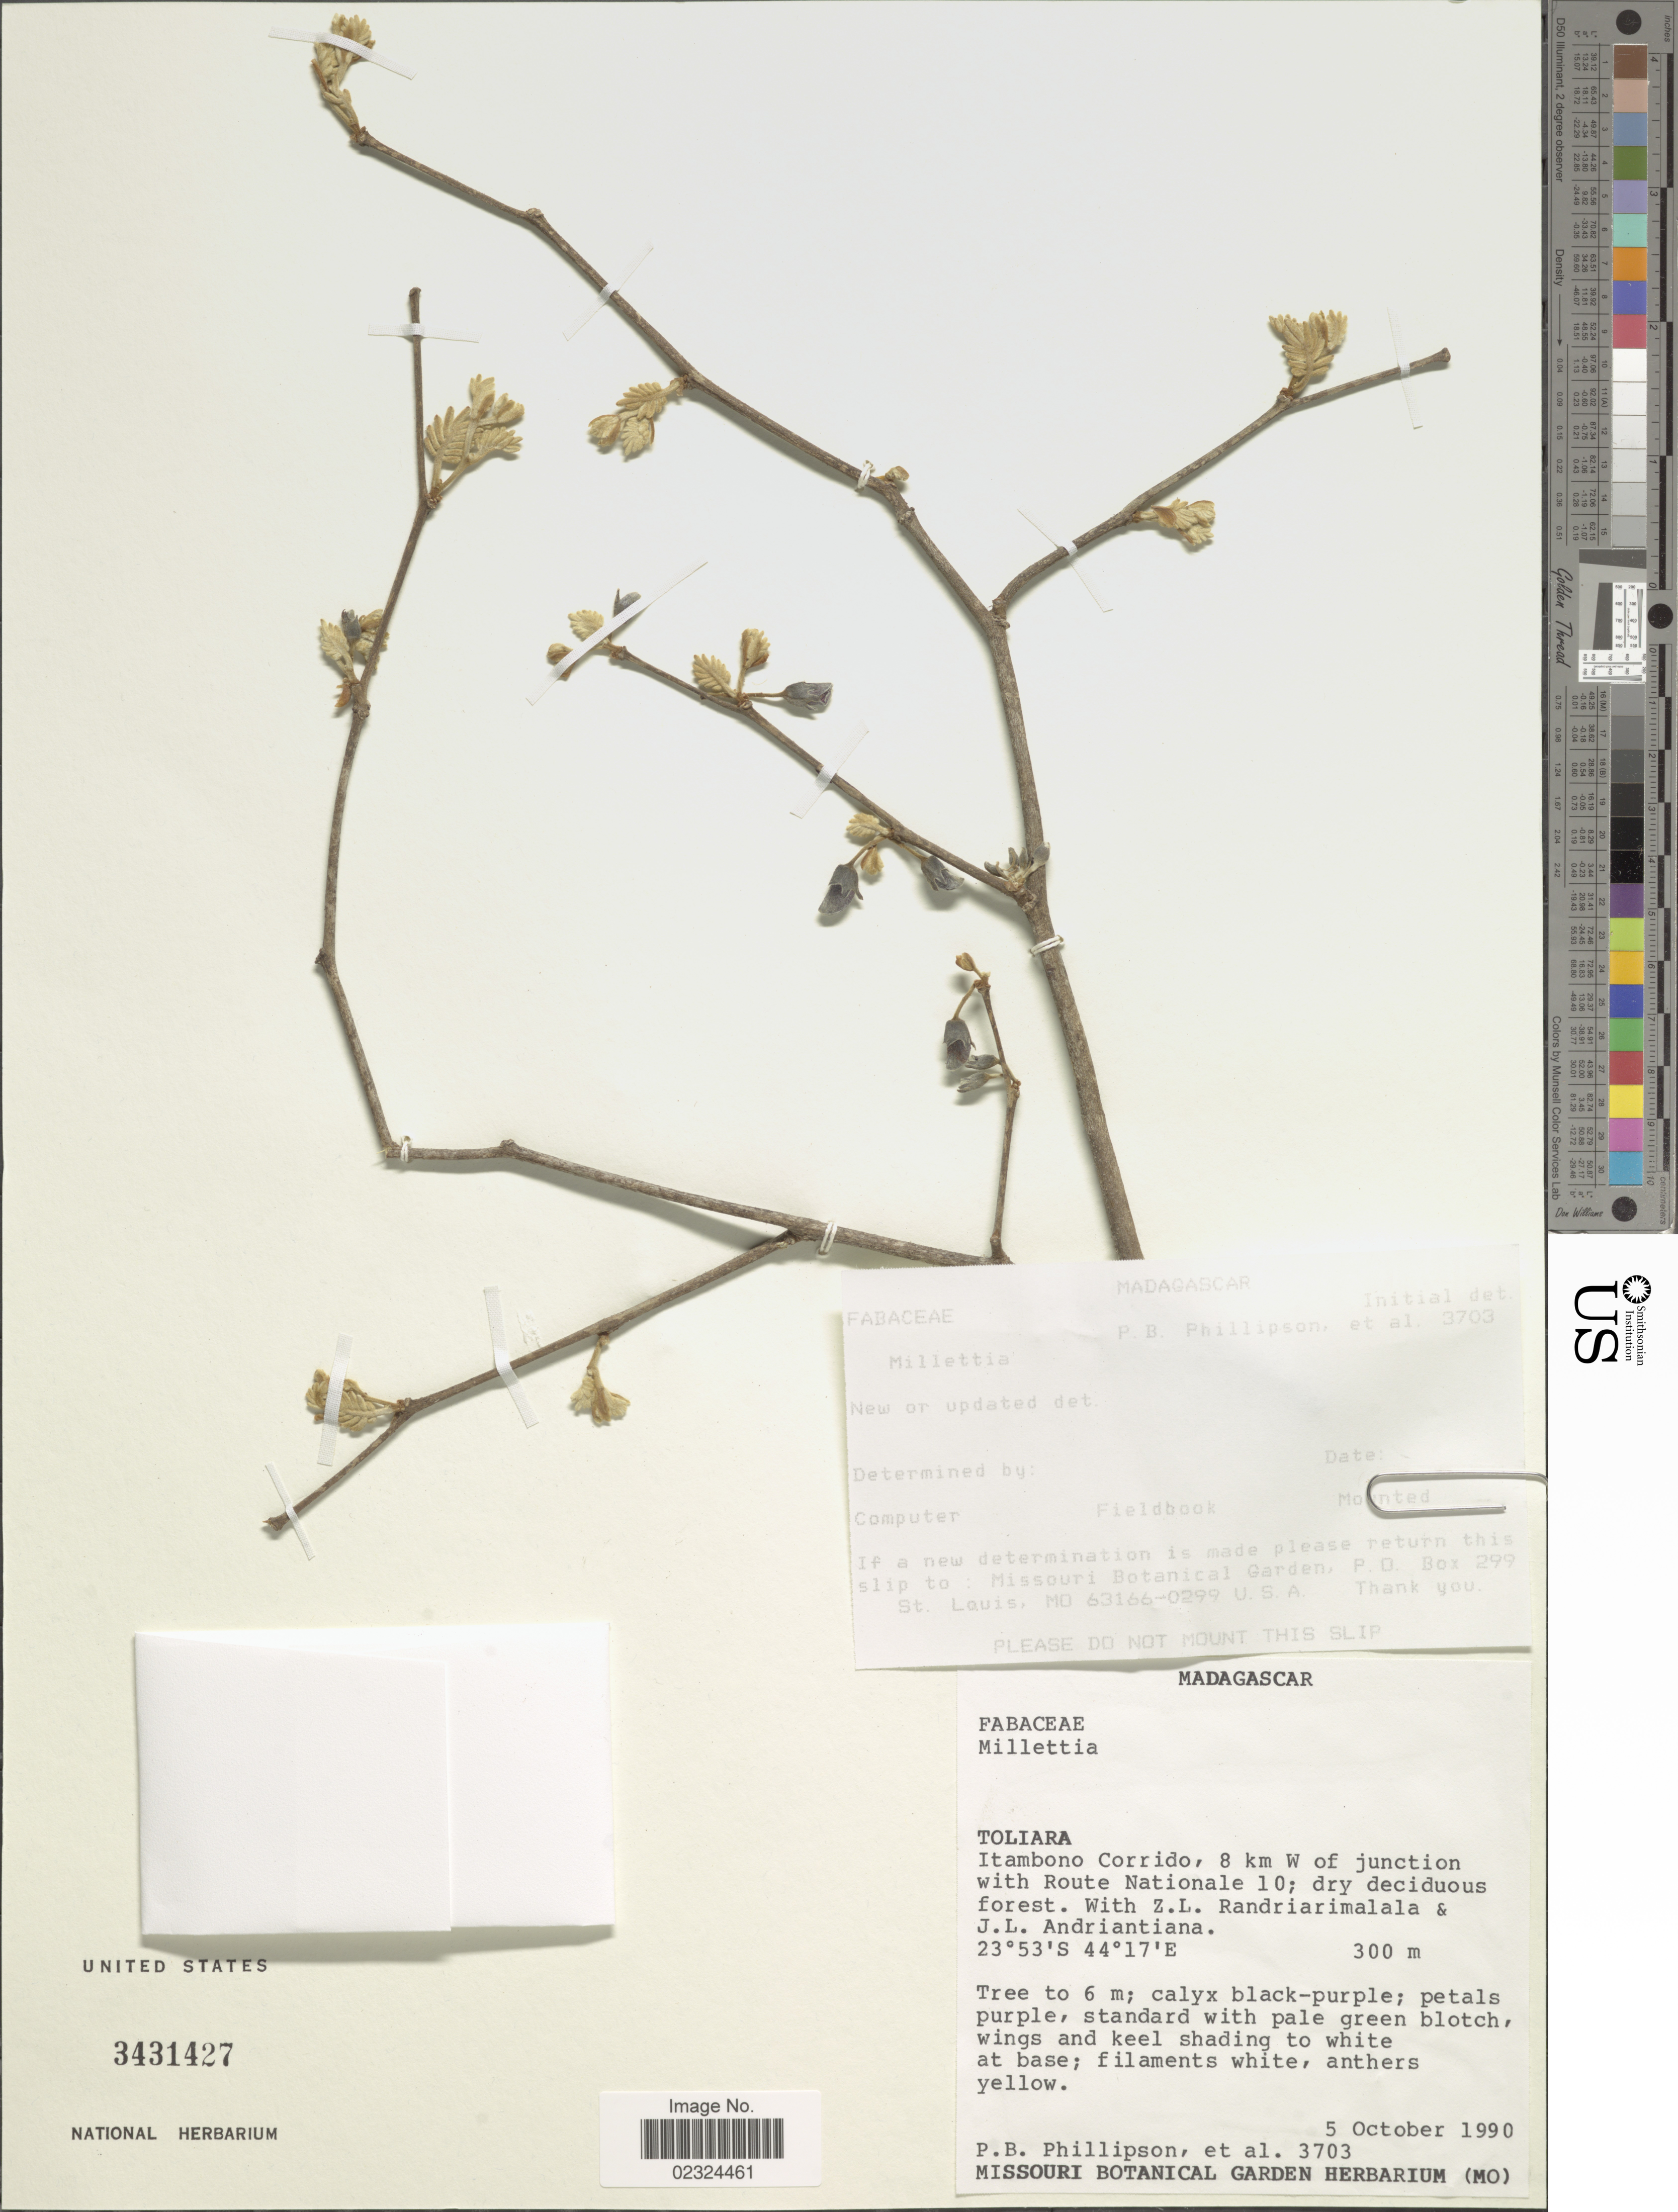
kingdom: Plantae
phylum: Tracheophyta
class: Magnoliopsida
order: Fabales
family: Fabaceae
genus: Millettia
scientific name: Millettia sp.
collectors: P. B. Phillipson, Z. Randriarimalala & J. Andriantiana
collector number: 3703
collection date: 1990-10-05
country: Madagascar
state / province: Atsimo-Andrefana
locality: Itambono Corrido, 8 km W of junction with Route National 10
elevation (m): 300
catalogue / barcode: US 3431427